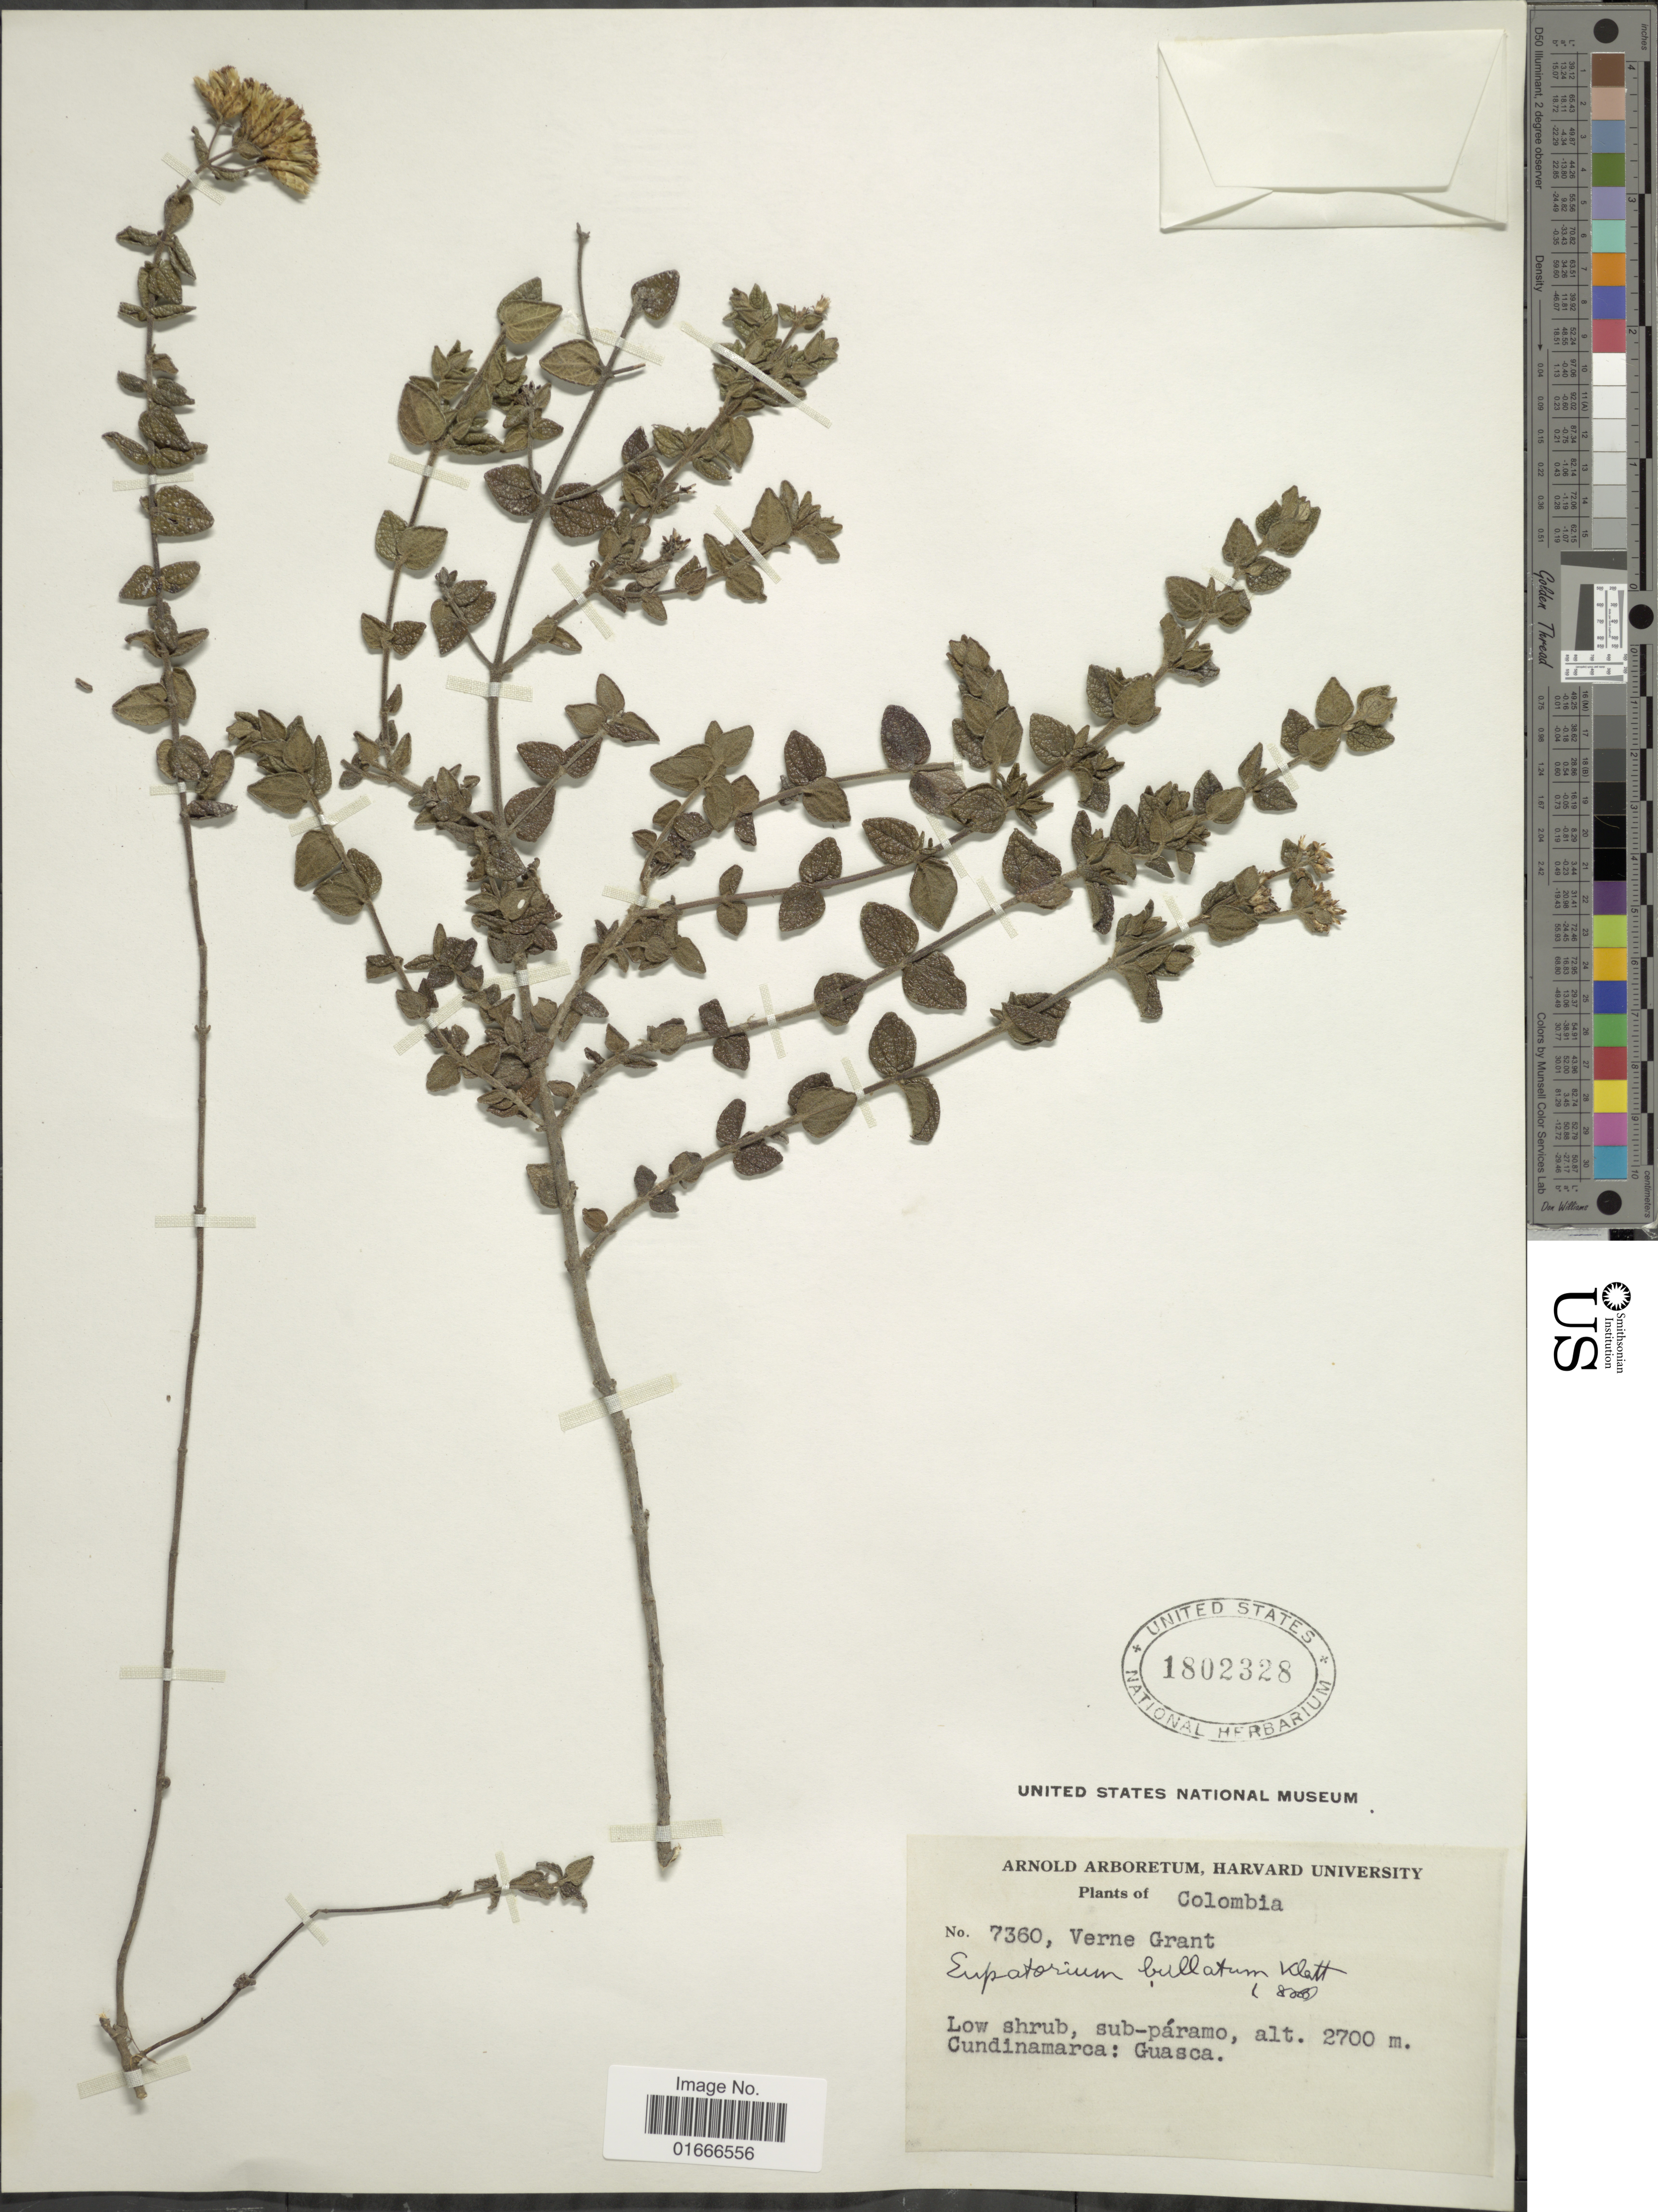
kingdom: Plantae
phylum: Tracheophyta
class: Magnoliopsida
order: Asterales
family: Asteraceae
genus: Chromolaena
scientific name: Chromolaena bullata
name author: (Klatt) R.M. King & H. Rob.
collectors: V. E. Grant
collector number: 7360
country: Colombia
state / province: Cundinamarca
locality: Guasca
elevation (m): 2700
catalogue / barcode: US 1802328